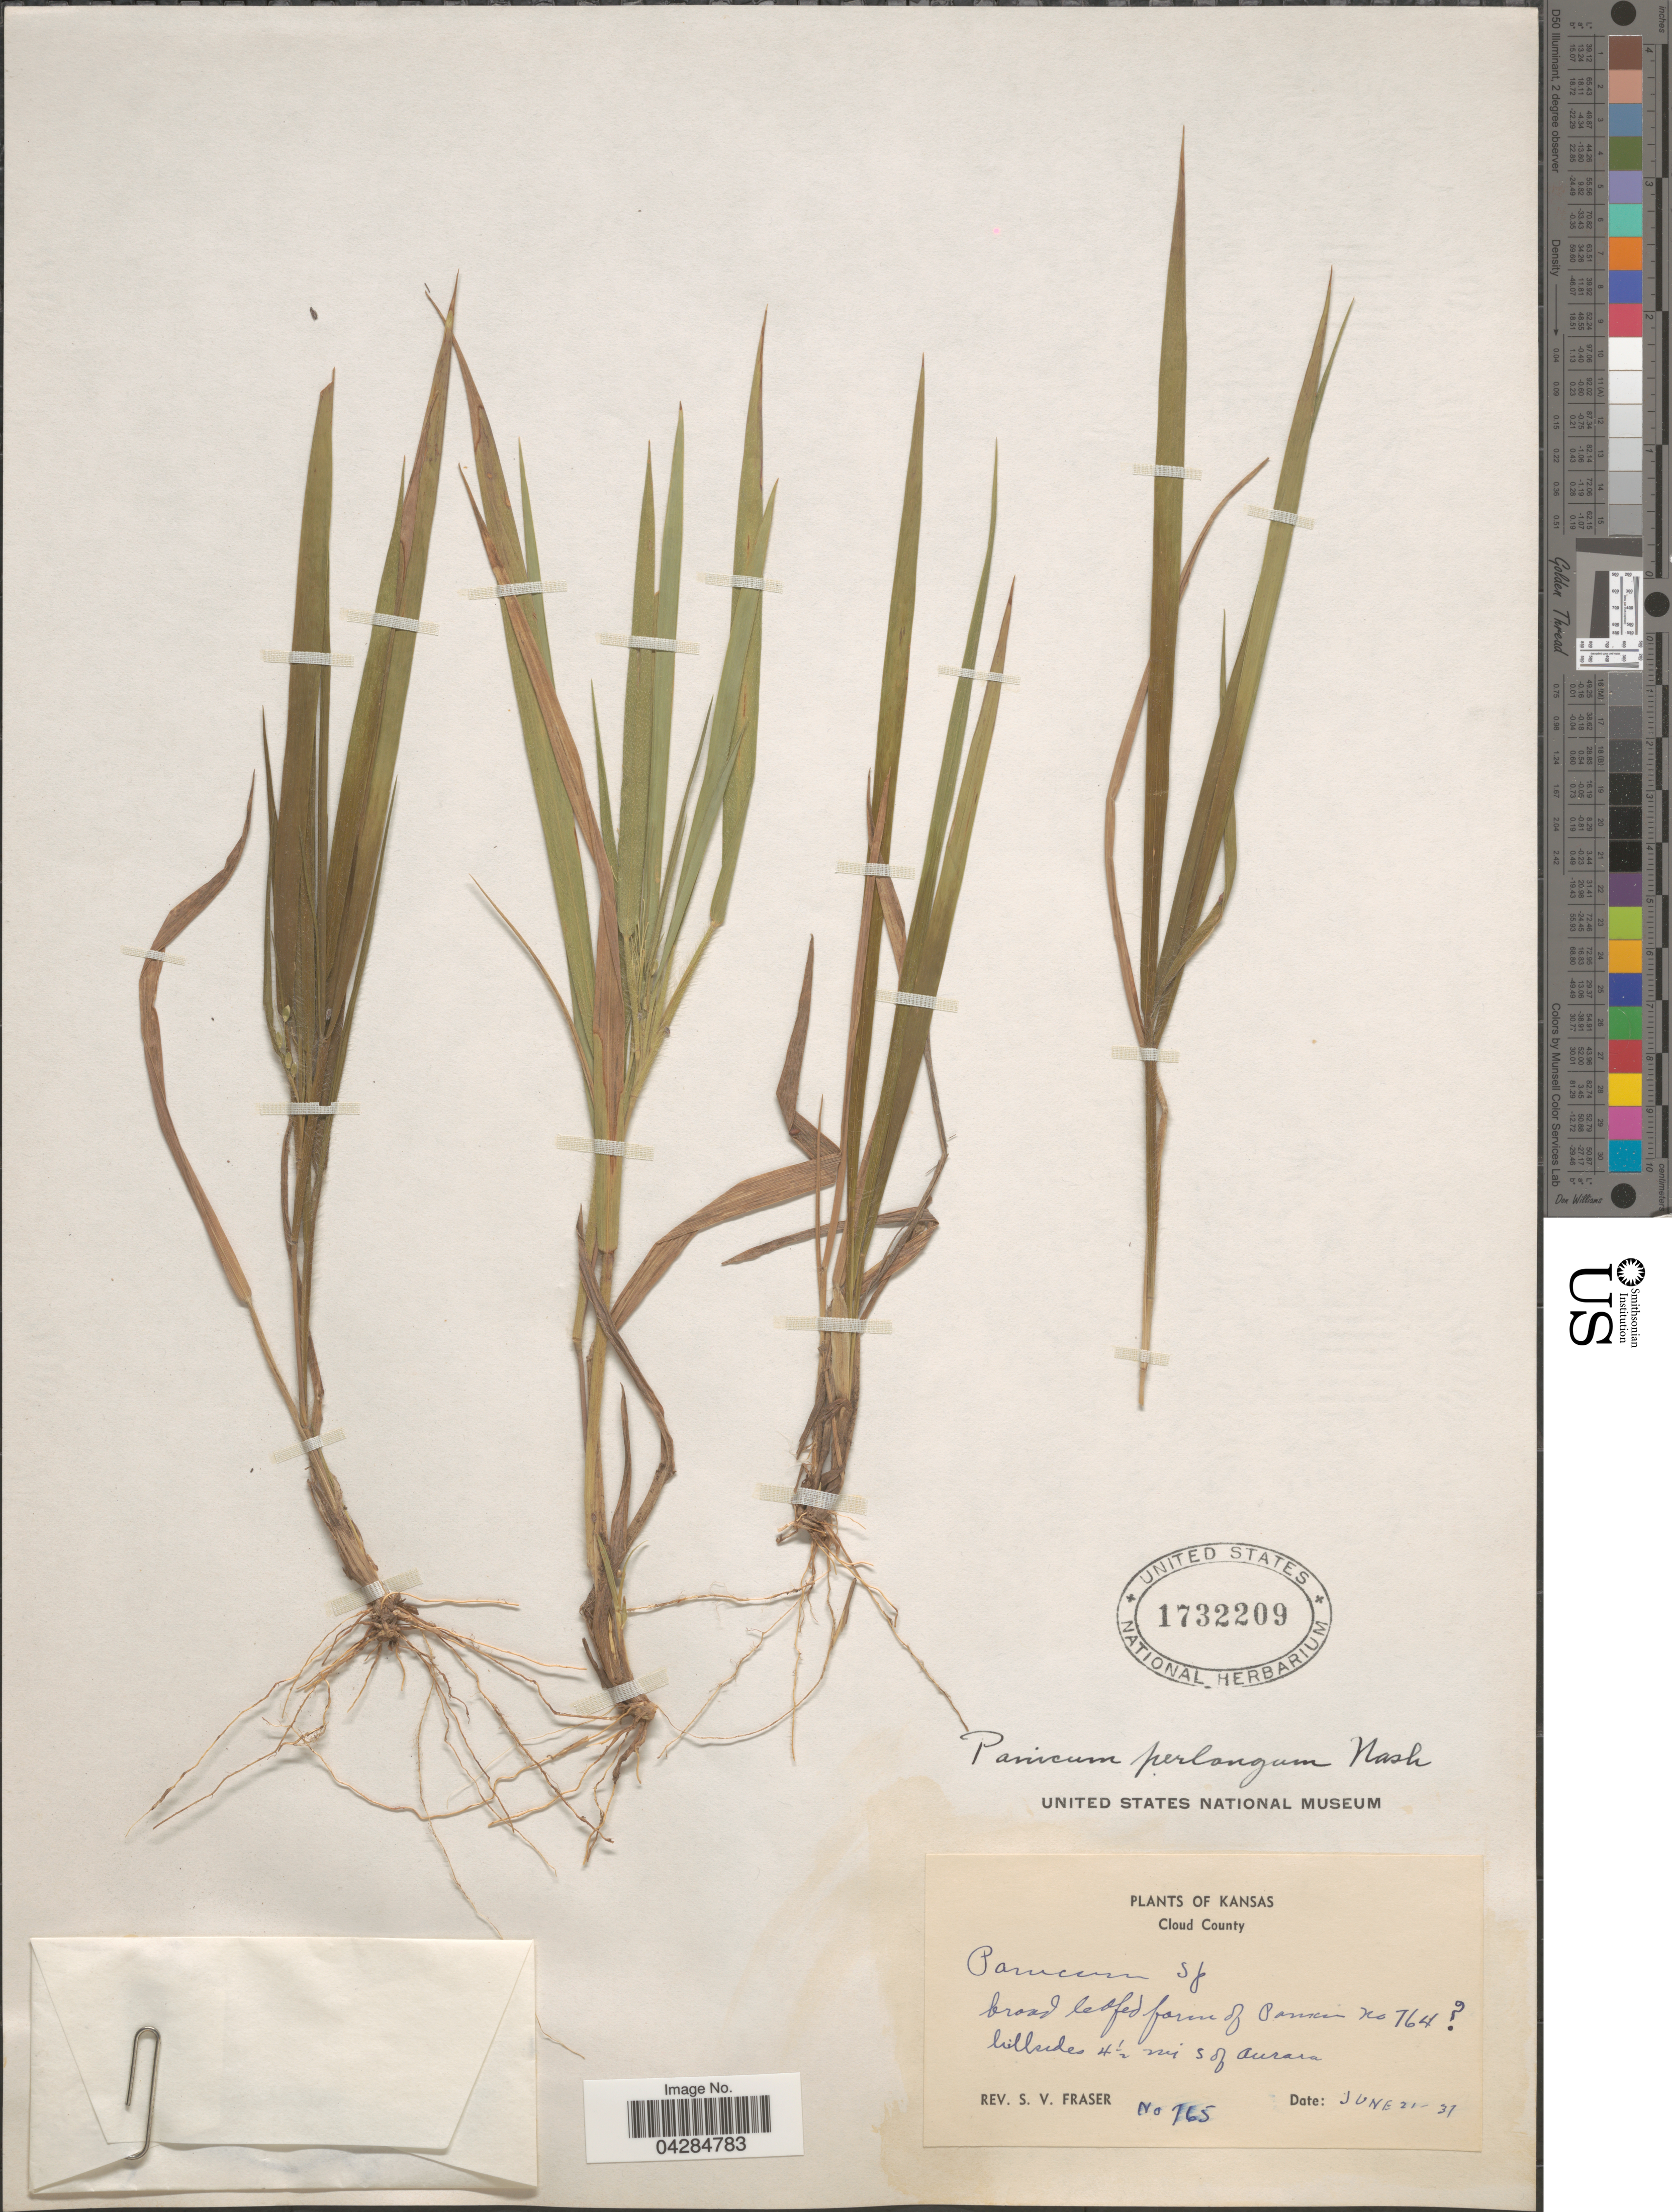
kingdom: Plantae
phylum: Tracheophyta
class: Liliopsida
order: Poales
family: Poaceae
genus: Dichanthelium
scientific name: Dichanthelium perlongum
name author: (Nash) Freckmann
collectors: S. Fraser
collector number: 765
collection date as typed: Transcribed d/m/y: 21/6/31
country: United States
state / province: Kansas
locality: Cloud County. Hillsides 4 1/2 mi S of Aurora.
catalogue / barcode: US 1732209